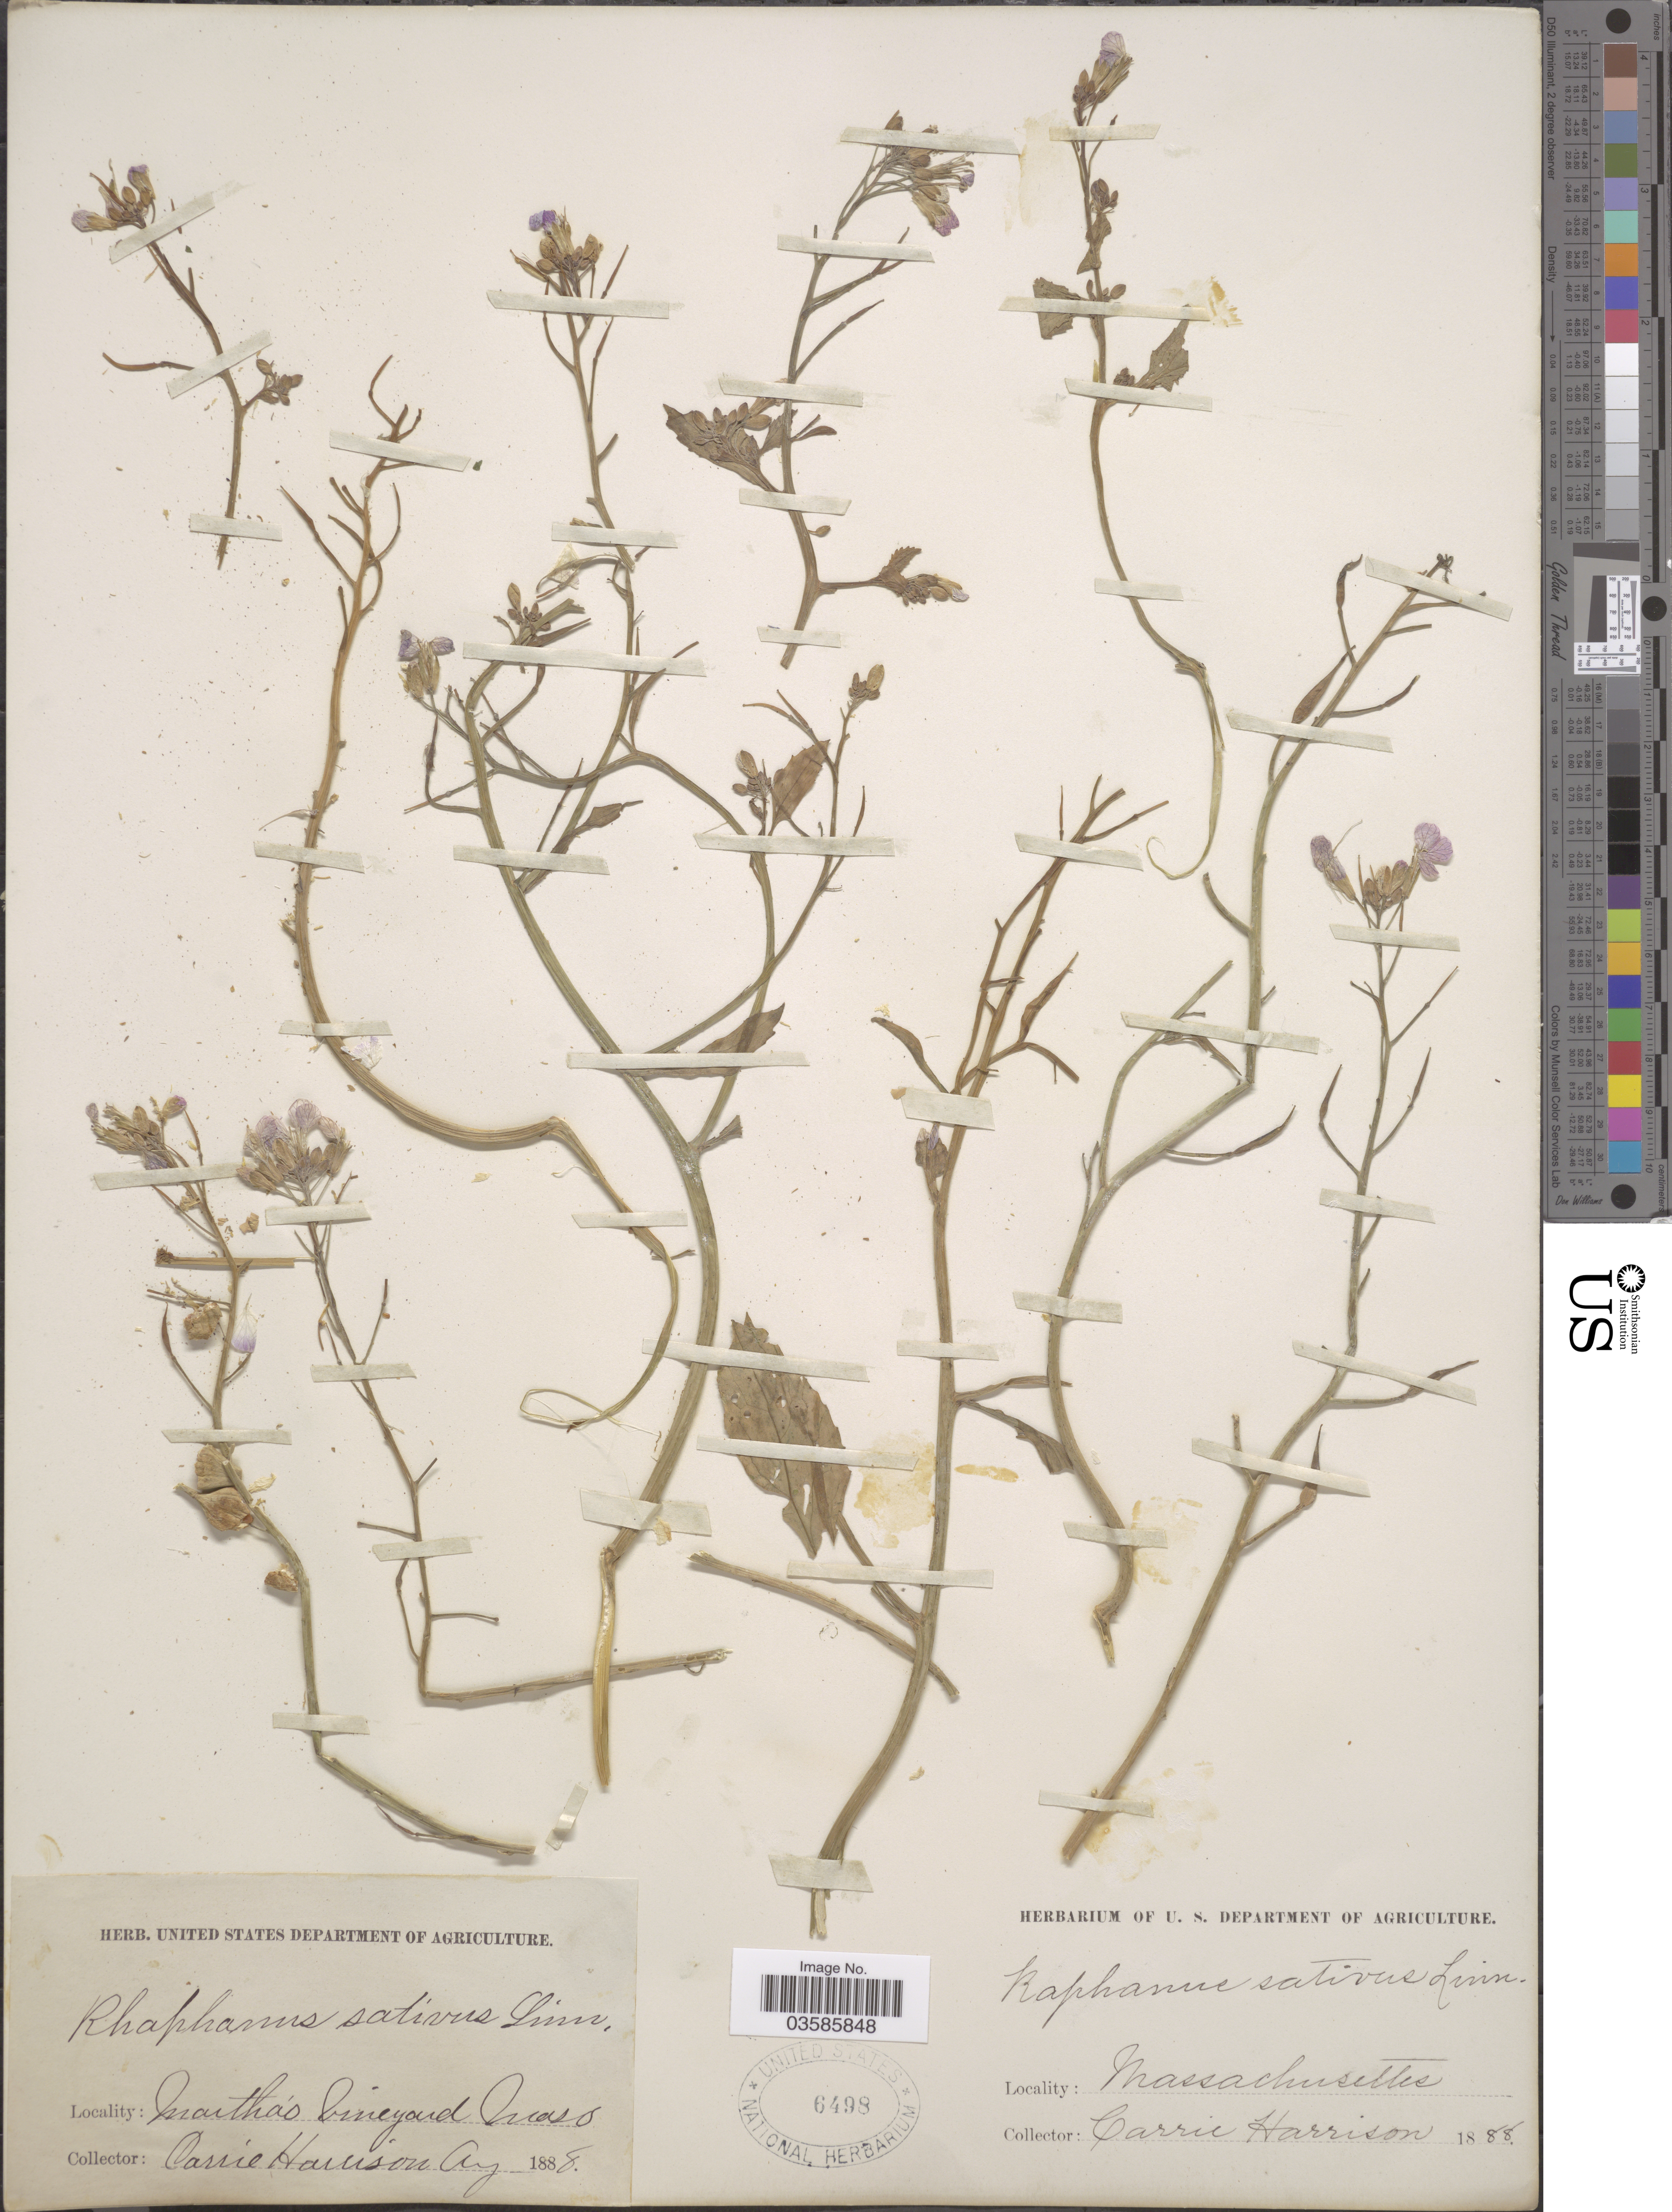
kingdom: Plantae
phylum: Tracheophyta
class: Magnoliopsida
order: Brassicales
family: Brassicaceae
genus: Raphanus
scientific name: Raphanus sativus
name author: L.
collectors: C. Harrison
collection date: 1888-08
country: United States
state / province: Massachusetts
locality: Martha's Vineyard.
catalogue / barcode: US 6498